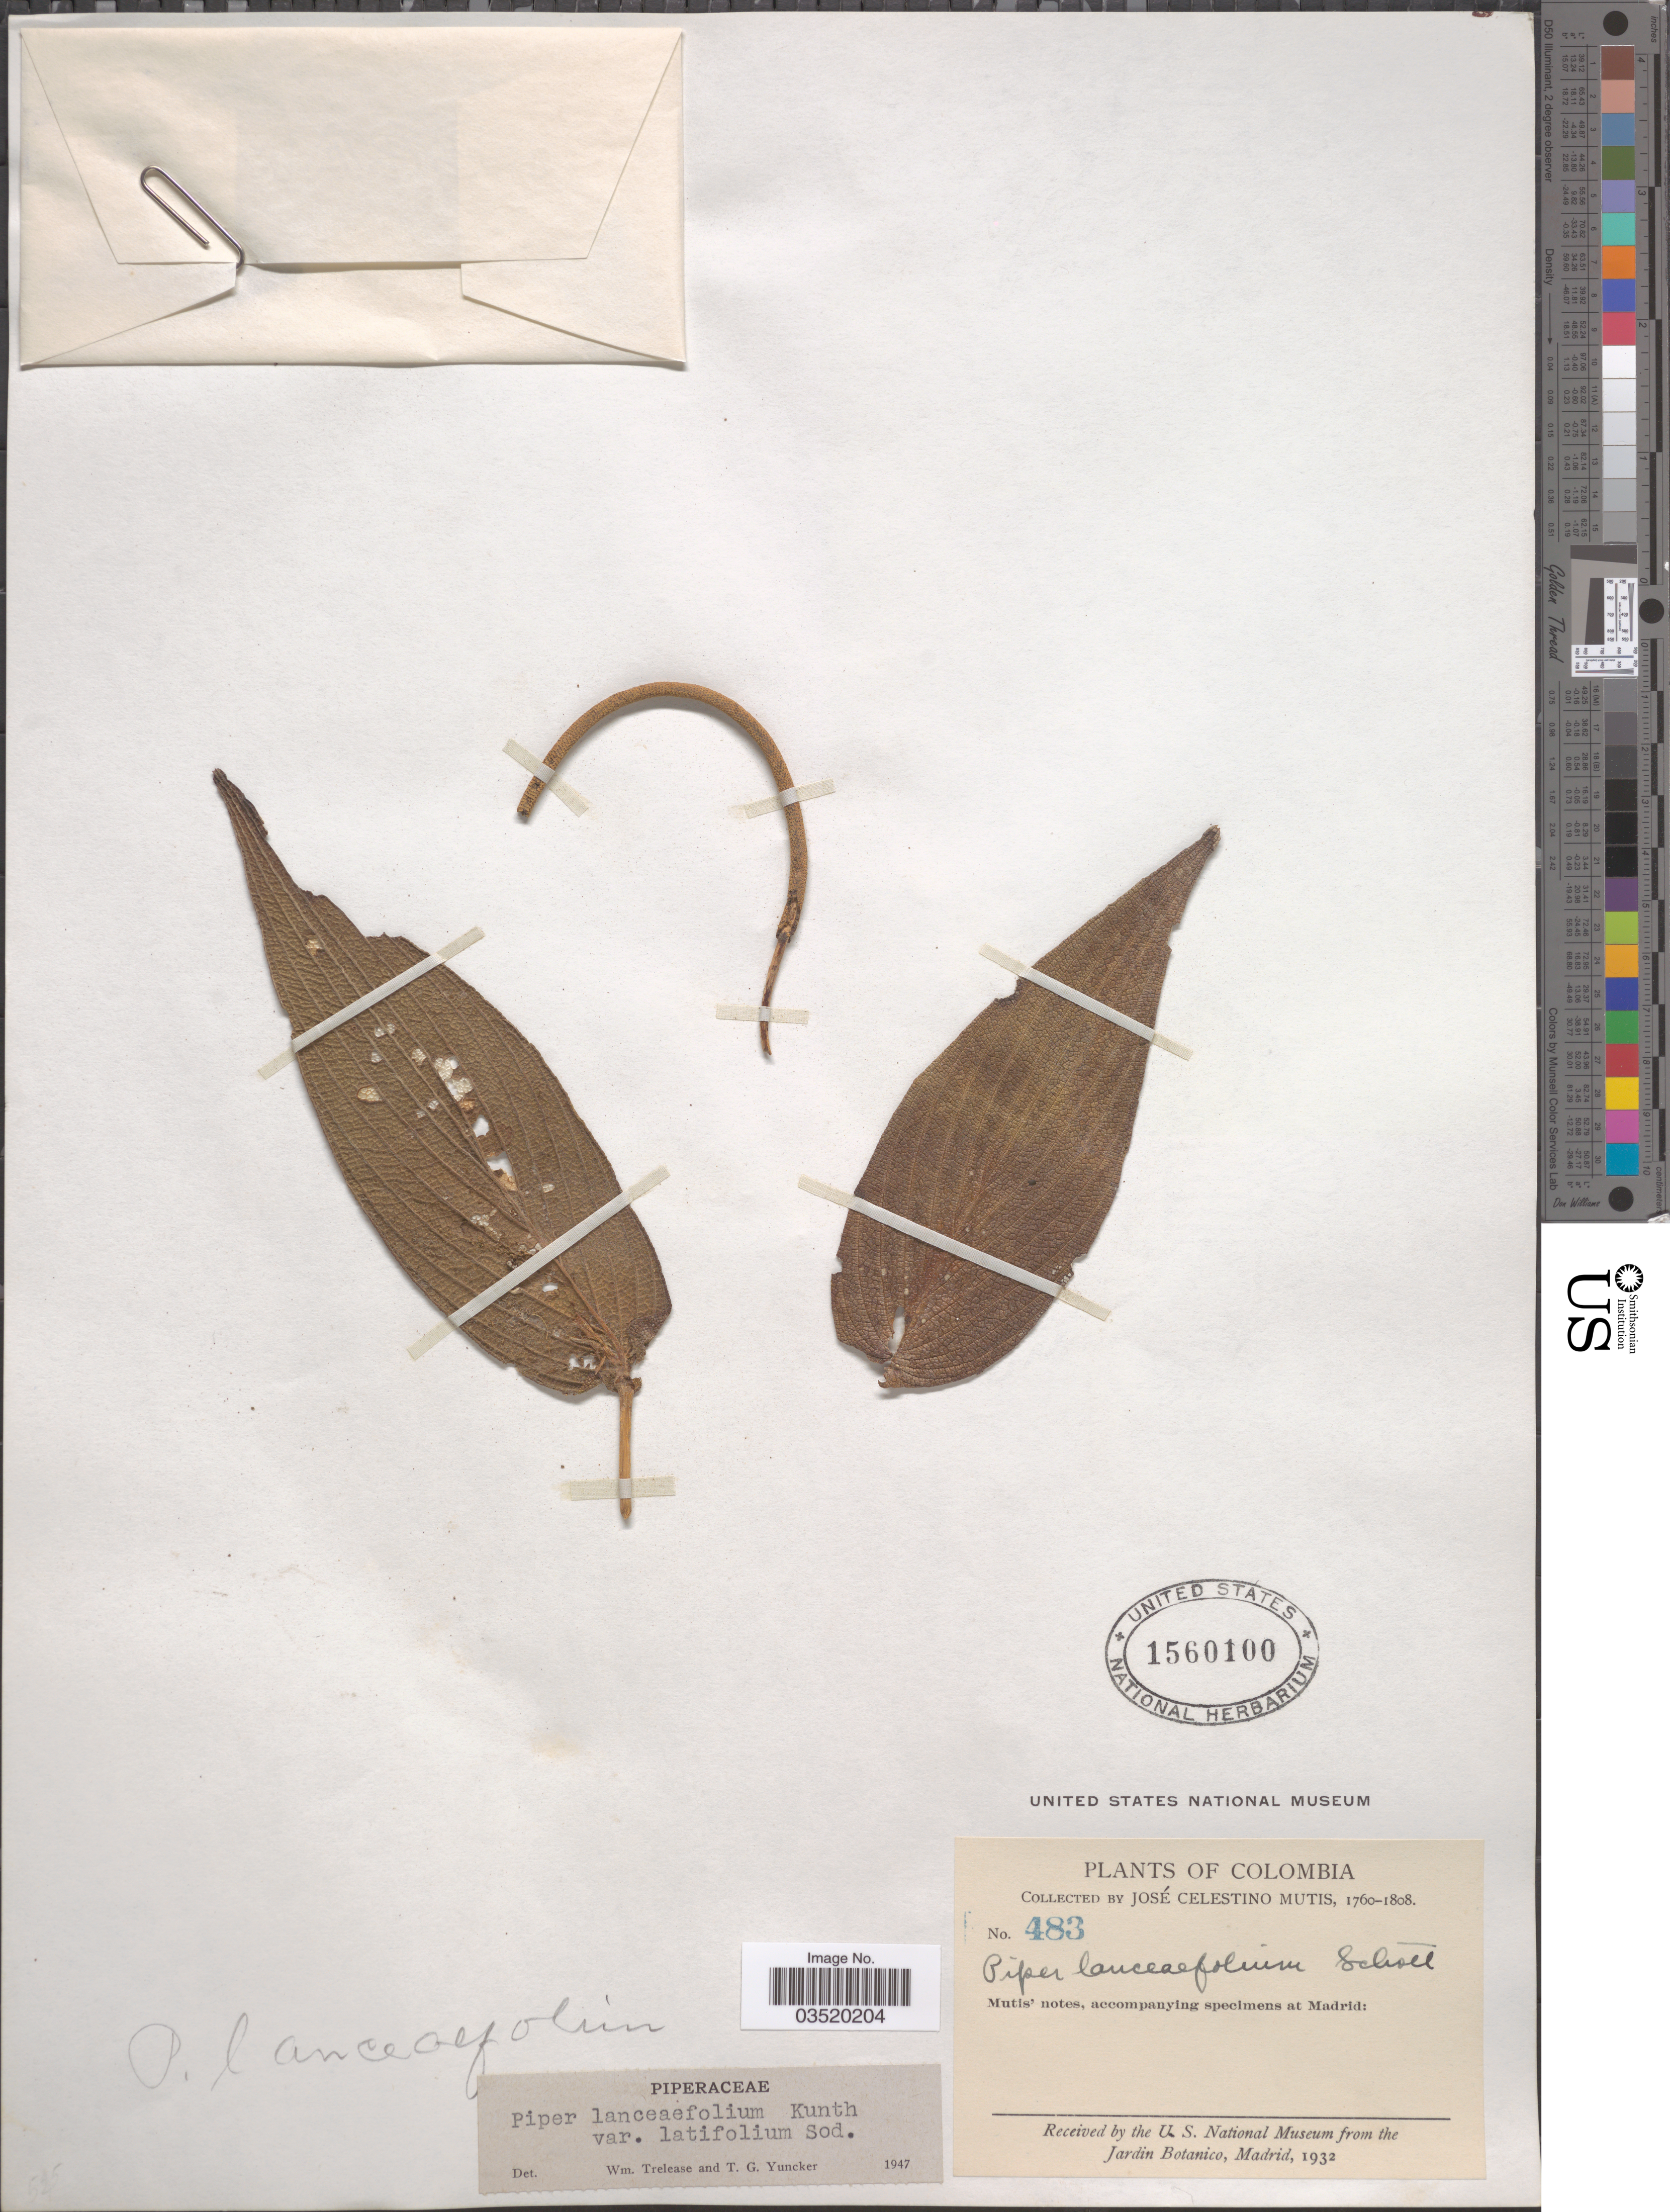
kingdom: Plantae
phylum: Tracheophyta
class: Magnoliopsida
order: Piperales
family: Piperaceae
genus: Piper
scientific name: Piper lanceifolium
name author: Kunth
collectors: J. C. B. Mutis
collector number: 483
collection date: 1760/1808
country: Colombia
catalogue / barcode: US 1560100